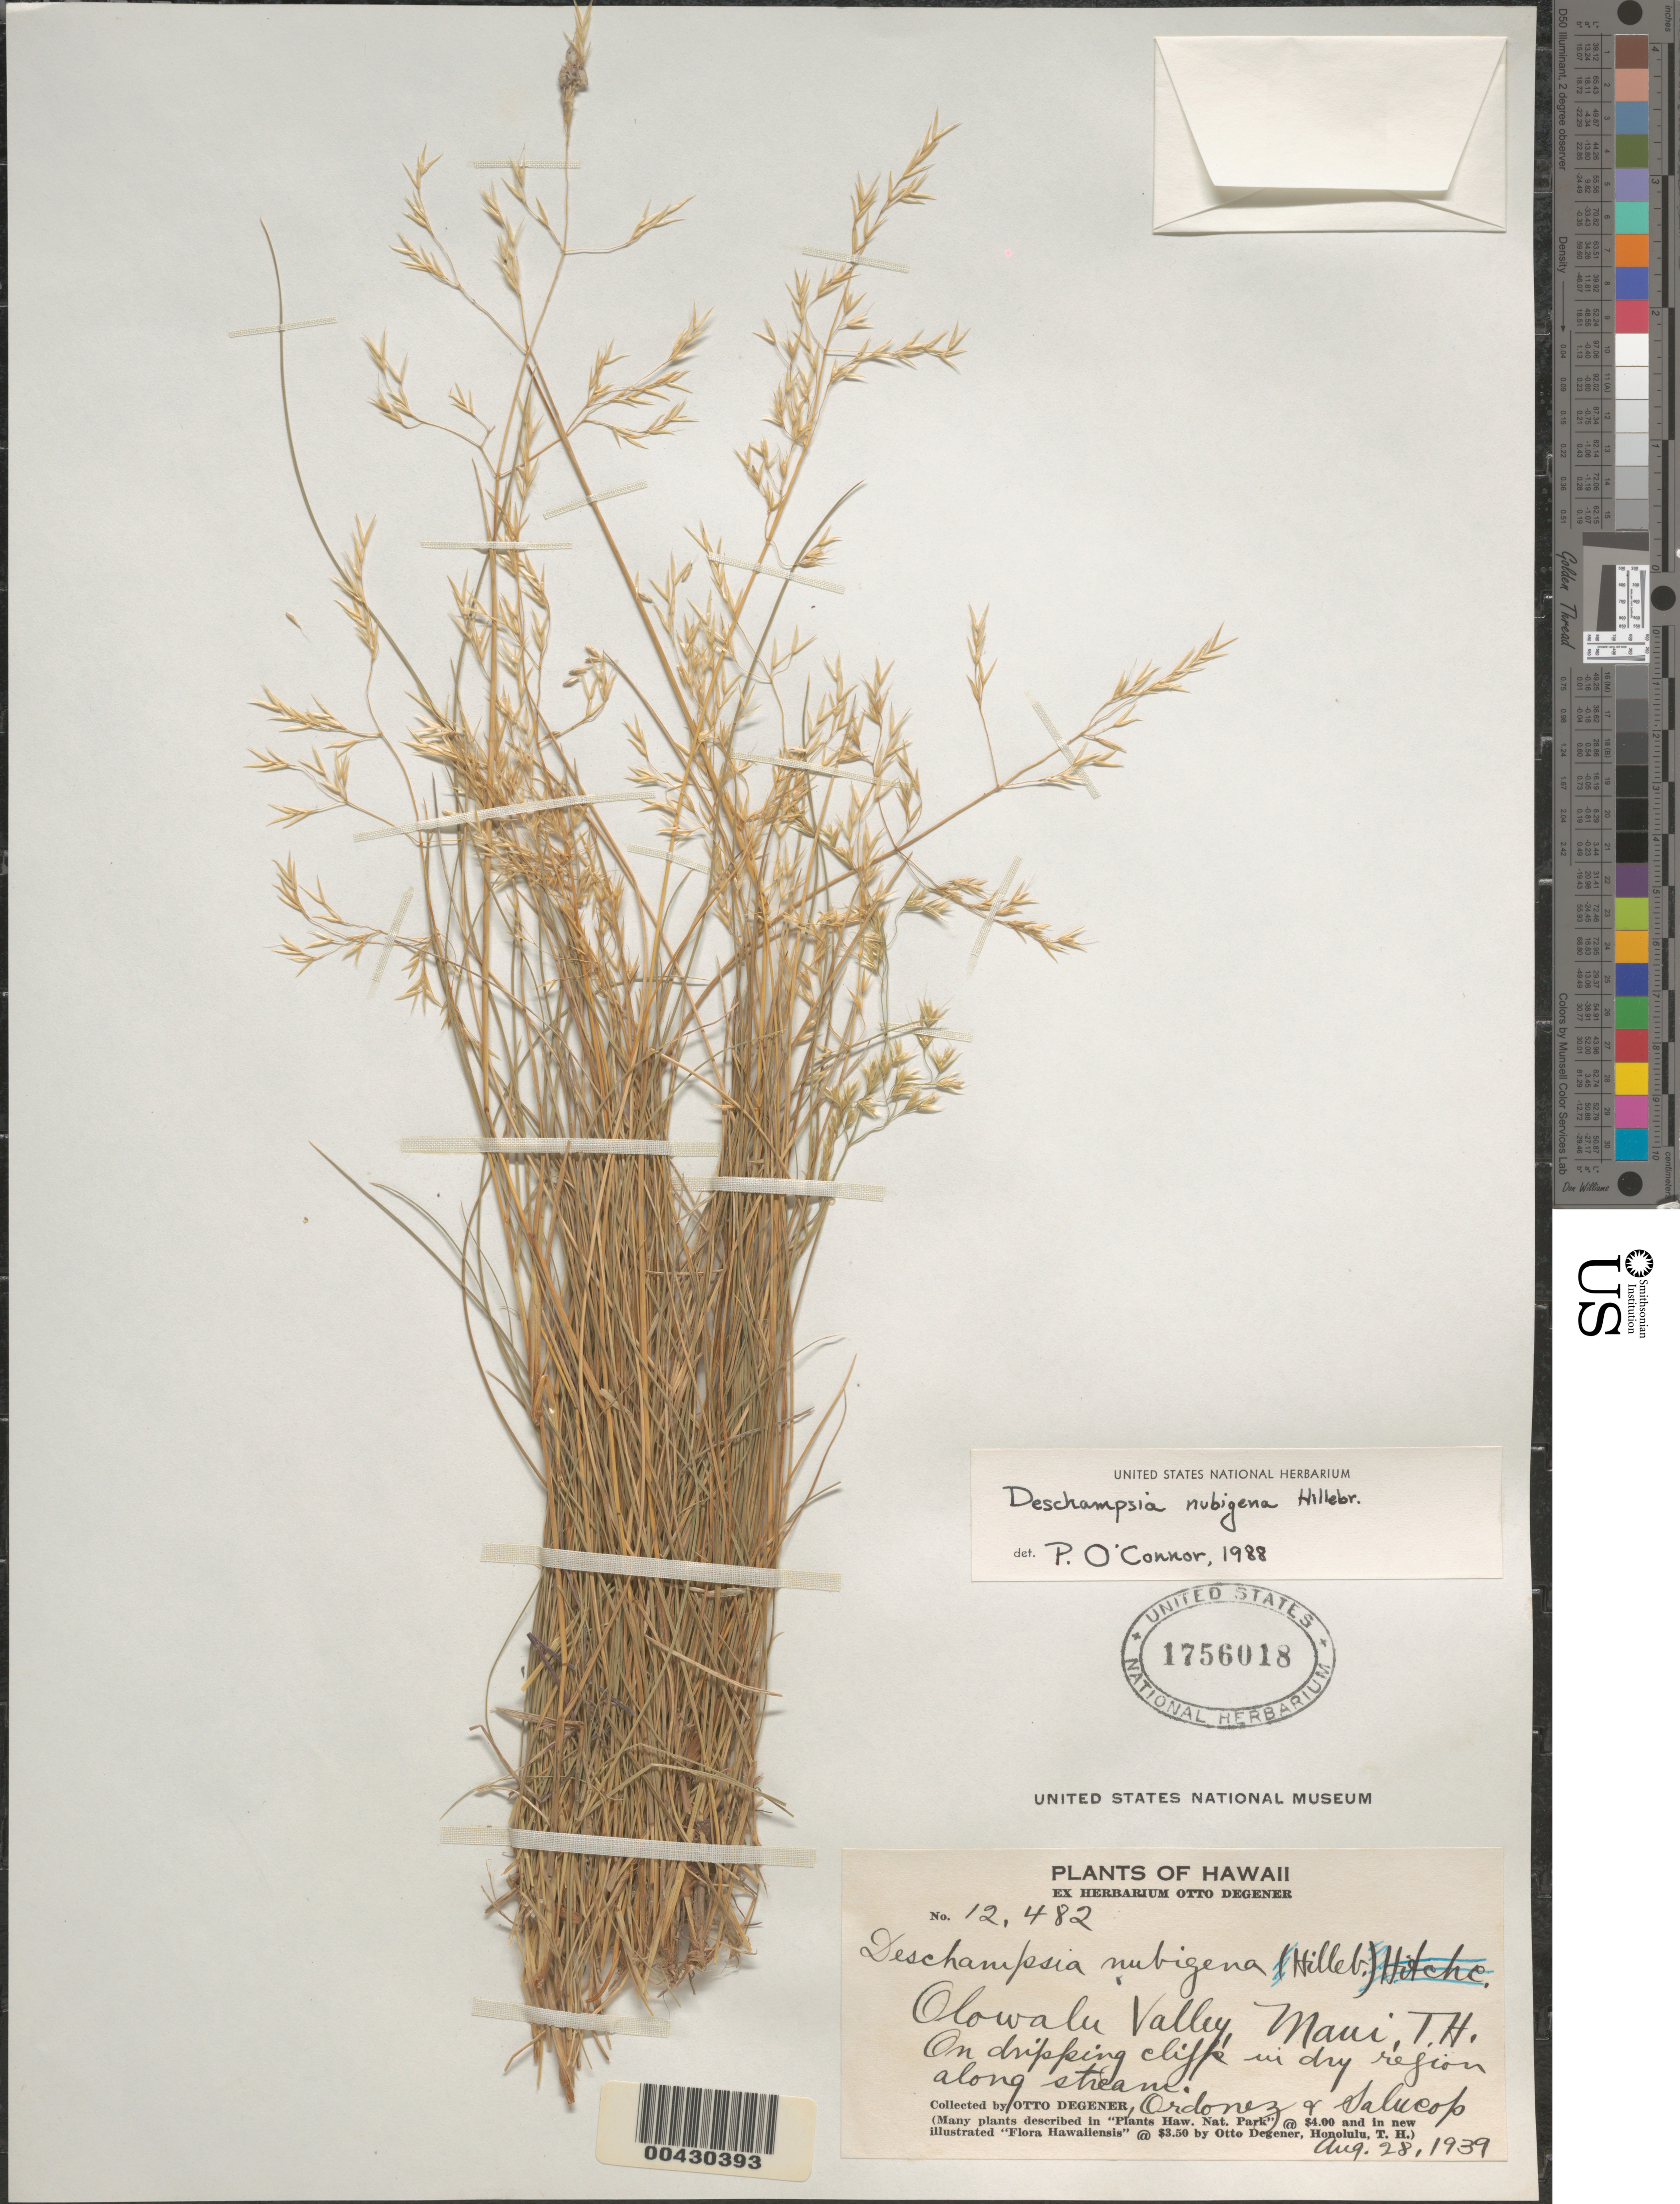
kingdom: Plantae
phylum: Tracheophyta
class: Liliopsida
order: Poales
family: Poaceae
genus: Deschampsia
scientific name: Deschampsia nubigena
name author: Hillebr.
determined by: O'Connor, P.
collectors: O. Degener, Ordonez & -- Salucop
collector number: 12482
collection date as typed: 28 Aug 1939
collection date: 1939-08-28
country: United States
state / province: Hawaii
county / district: Maui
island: Maui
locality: Olowalu Valley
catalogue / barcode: US 1756018